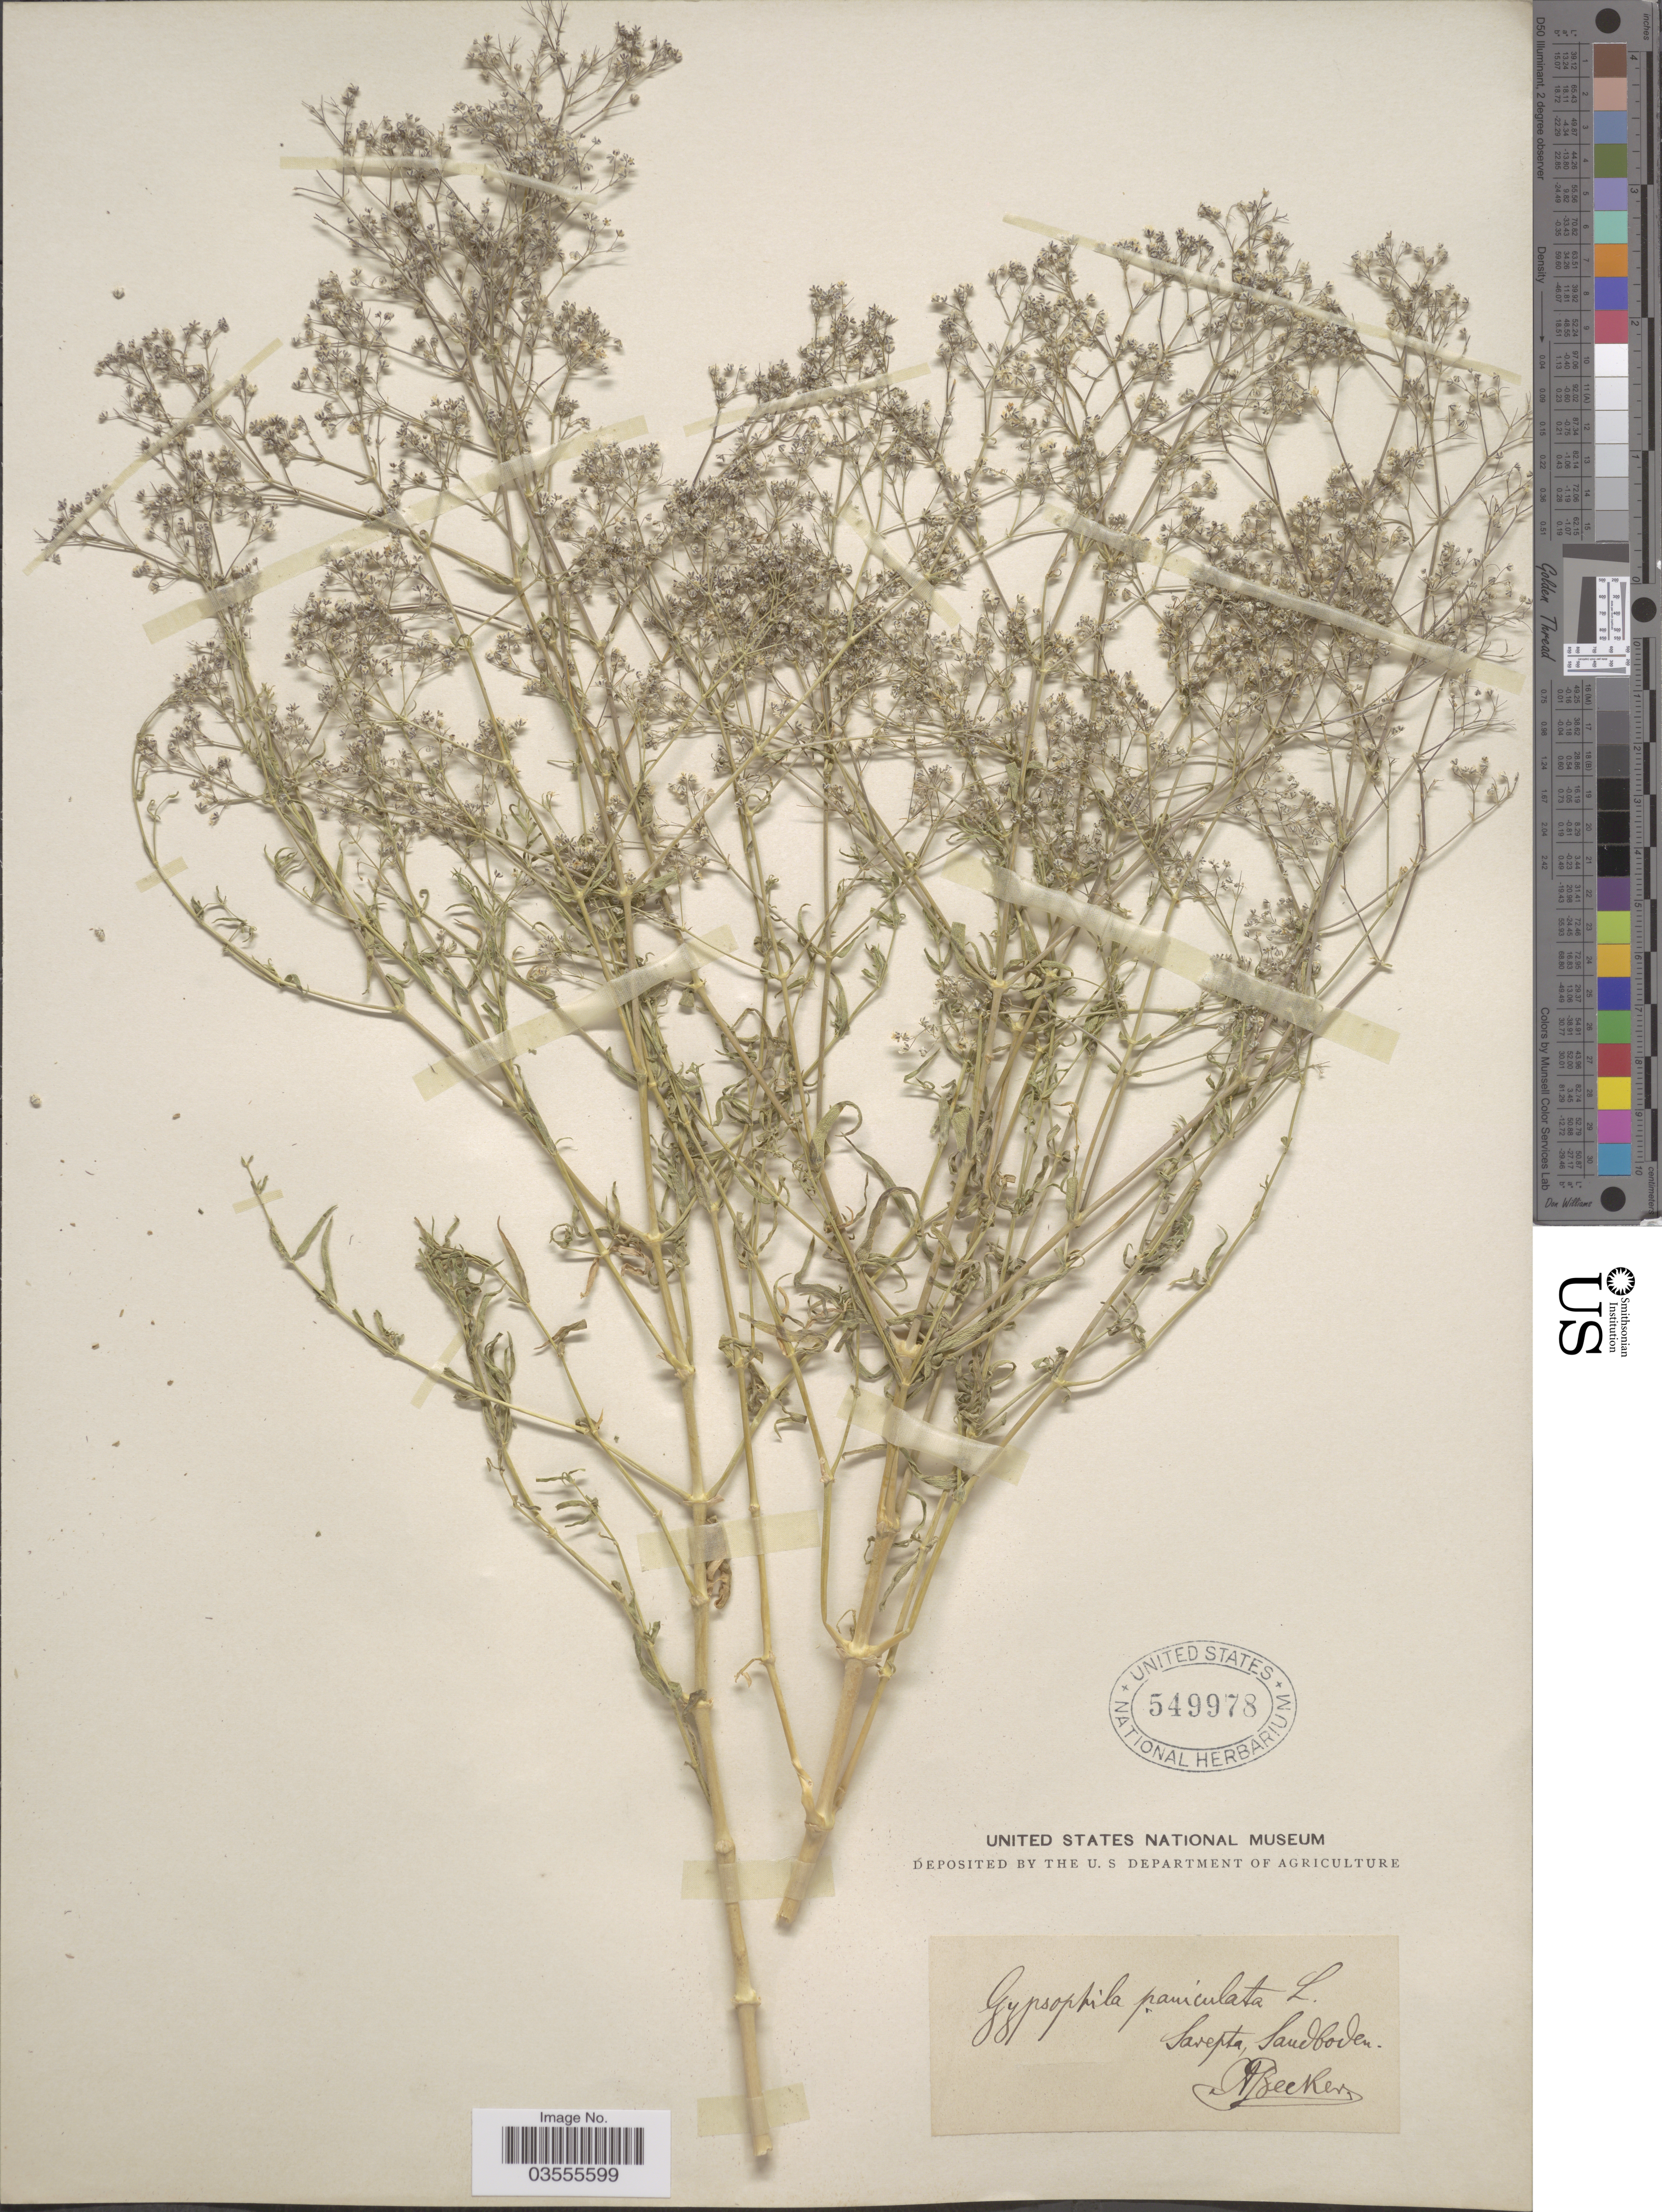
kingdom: Plantae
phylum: Tracheophyta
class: Magnoliopsida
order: Caryophyllales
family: Caryophyllaceae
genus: Gypsophila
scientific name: Gypsophila paniculata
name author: L.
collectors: A. Becker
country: Russian Federation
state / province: Volgograd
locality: Sarepta, Sandboden.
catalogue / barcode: US 549978